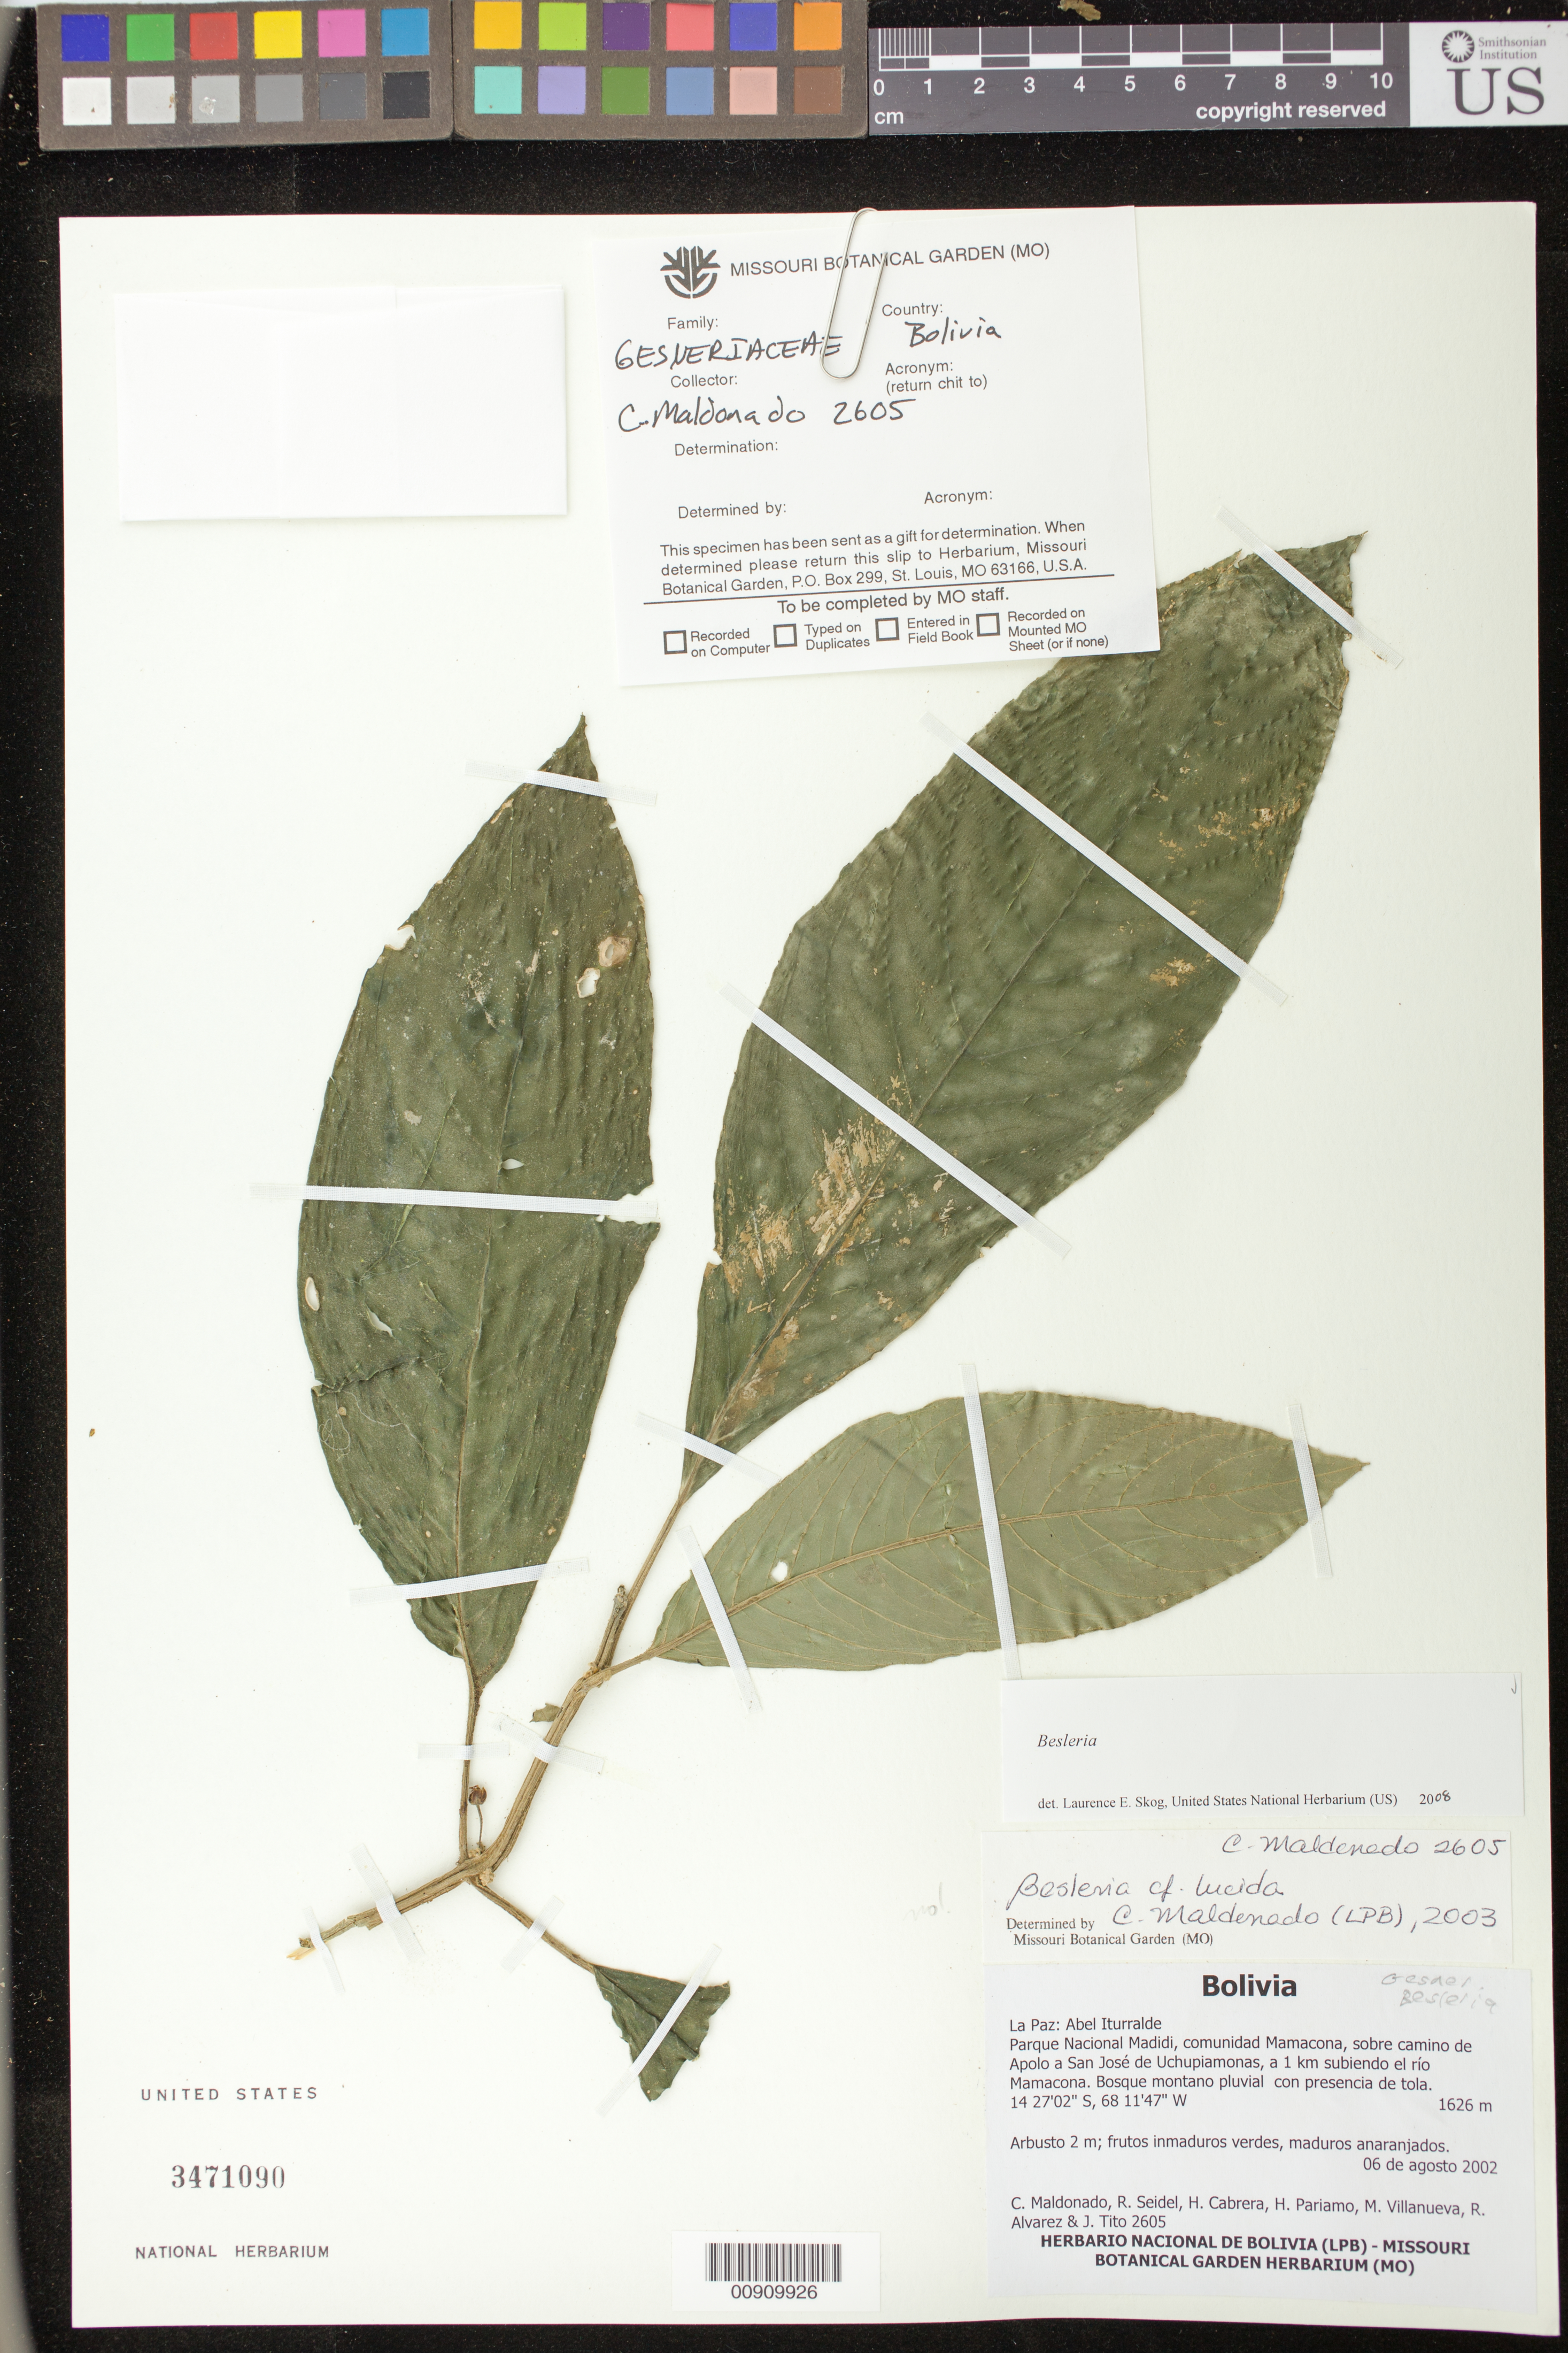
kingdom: Plantae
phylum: Tracheophyta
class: Magnoliopsida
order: Lamiales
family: Gesneriaceae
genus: Besleria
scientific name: Besleria sp.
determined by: Skog, Laurence E.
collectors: C. Maldonado & et al.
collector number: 2605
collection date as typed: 06 Aug 2002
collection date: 2002-08-06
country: Bolivia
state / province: La Paz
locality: La Paz: Abel Iturralde. Parque Nacional Madidi, comunidad Mamacona, sobre camino de Apolo a San José de Uchupiamonas, a 1 km subiendo el río Mamacona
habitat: Bosque montano pluvial con presencia de tola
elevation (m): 1626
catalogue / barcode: US 3471090